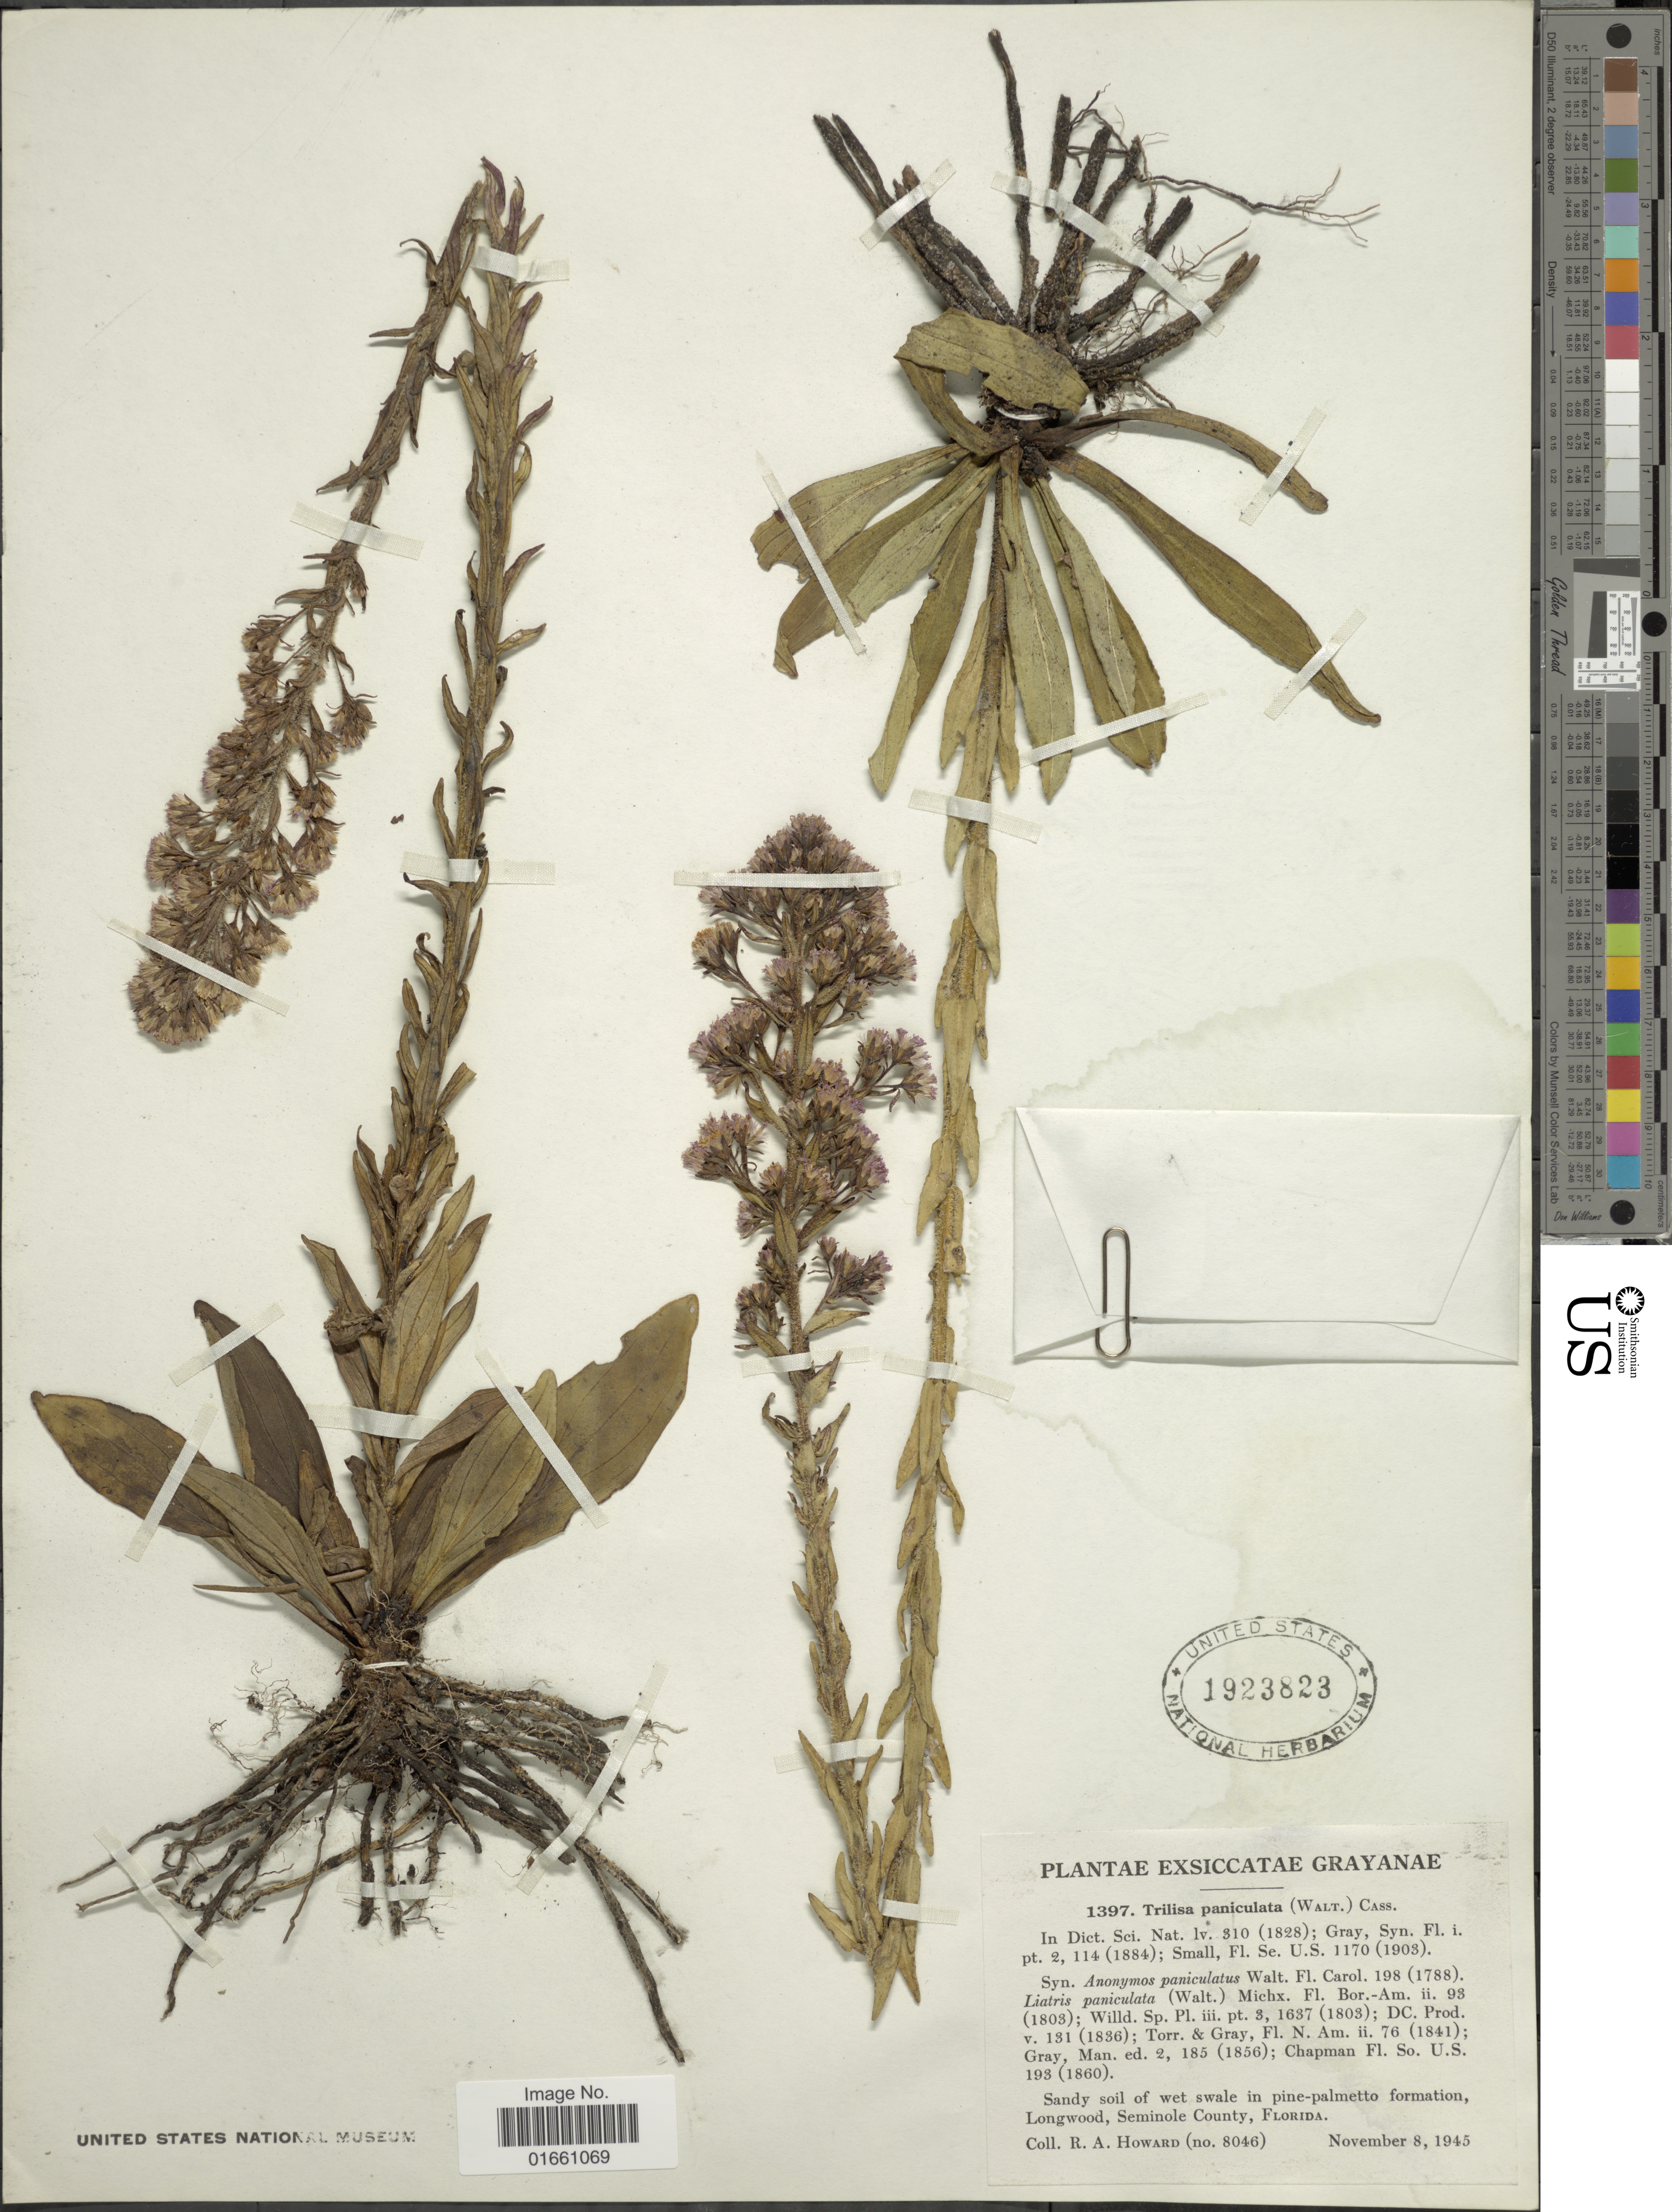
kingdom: Plantae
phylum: Tracheophyta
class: Magnoliopsida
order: Asterales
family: Asteraceae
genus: Trilisa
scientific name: Trilisa paniculata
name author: (J.F. Gmel.) Cass.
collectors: R. A. Howard, M. Gray & F. Chapman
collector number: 8046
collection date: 1945-11-08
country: United States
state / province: Florida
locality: Sandy soil of wet swale in pine palmetto formation, Longwood, Seminole County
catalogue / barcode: US 1923823